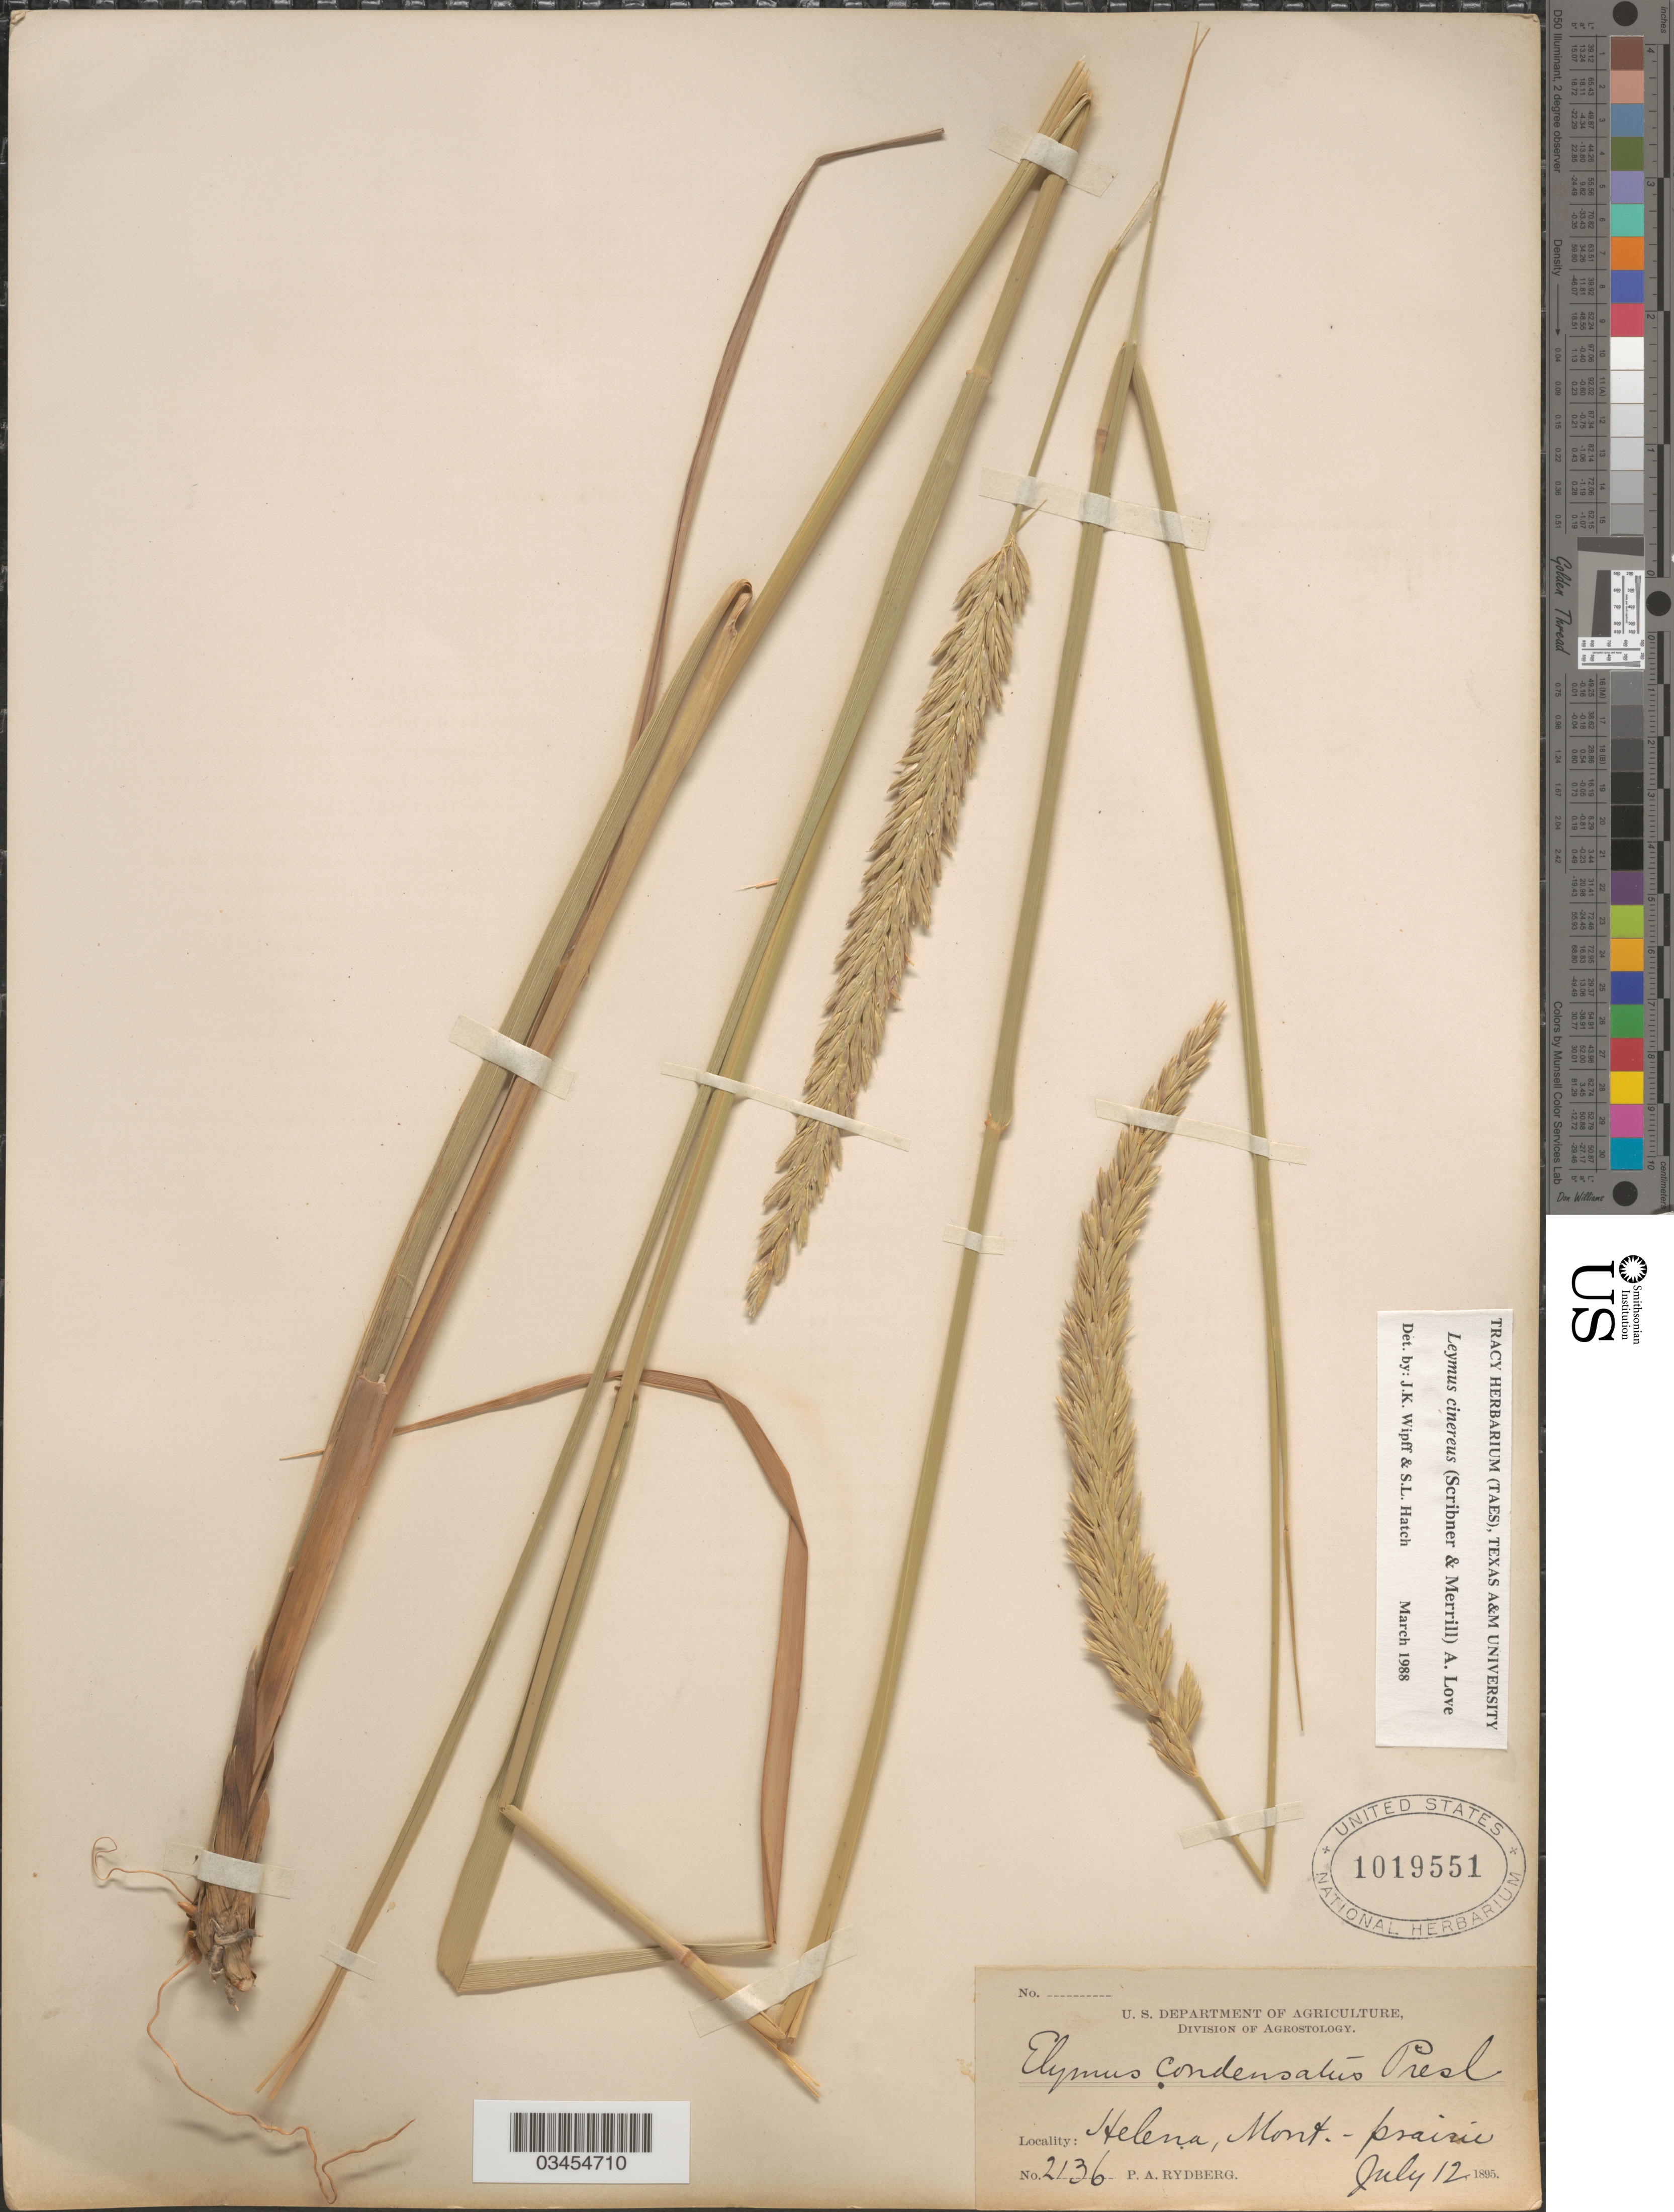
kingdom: Plantae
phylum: Tracheophyta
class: Liliopsida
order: Poales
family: Poaceae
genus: Leymus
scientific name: Leymus cinereus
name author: (Scribn. & Merr.) Á. Löve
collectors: P. A. Rydberg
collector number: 2136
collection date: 1895-07-12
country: United States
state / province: Montana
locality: Helena,-prairie.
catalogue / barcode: US 1019551